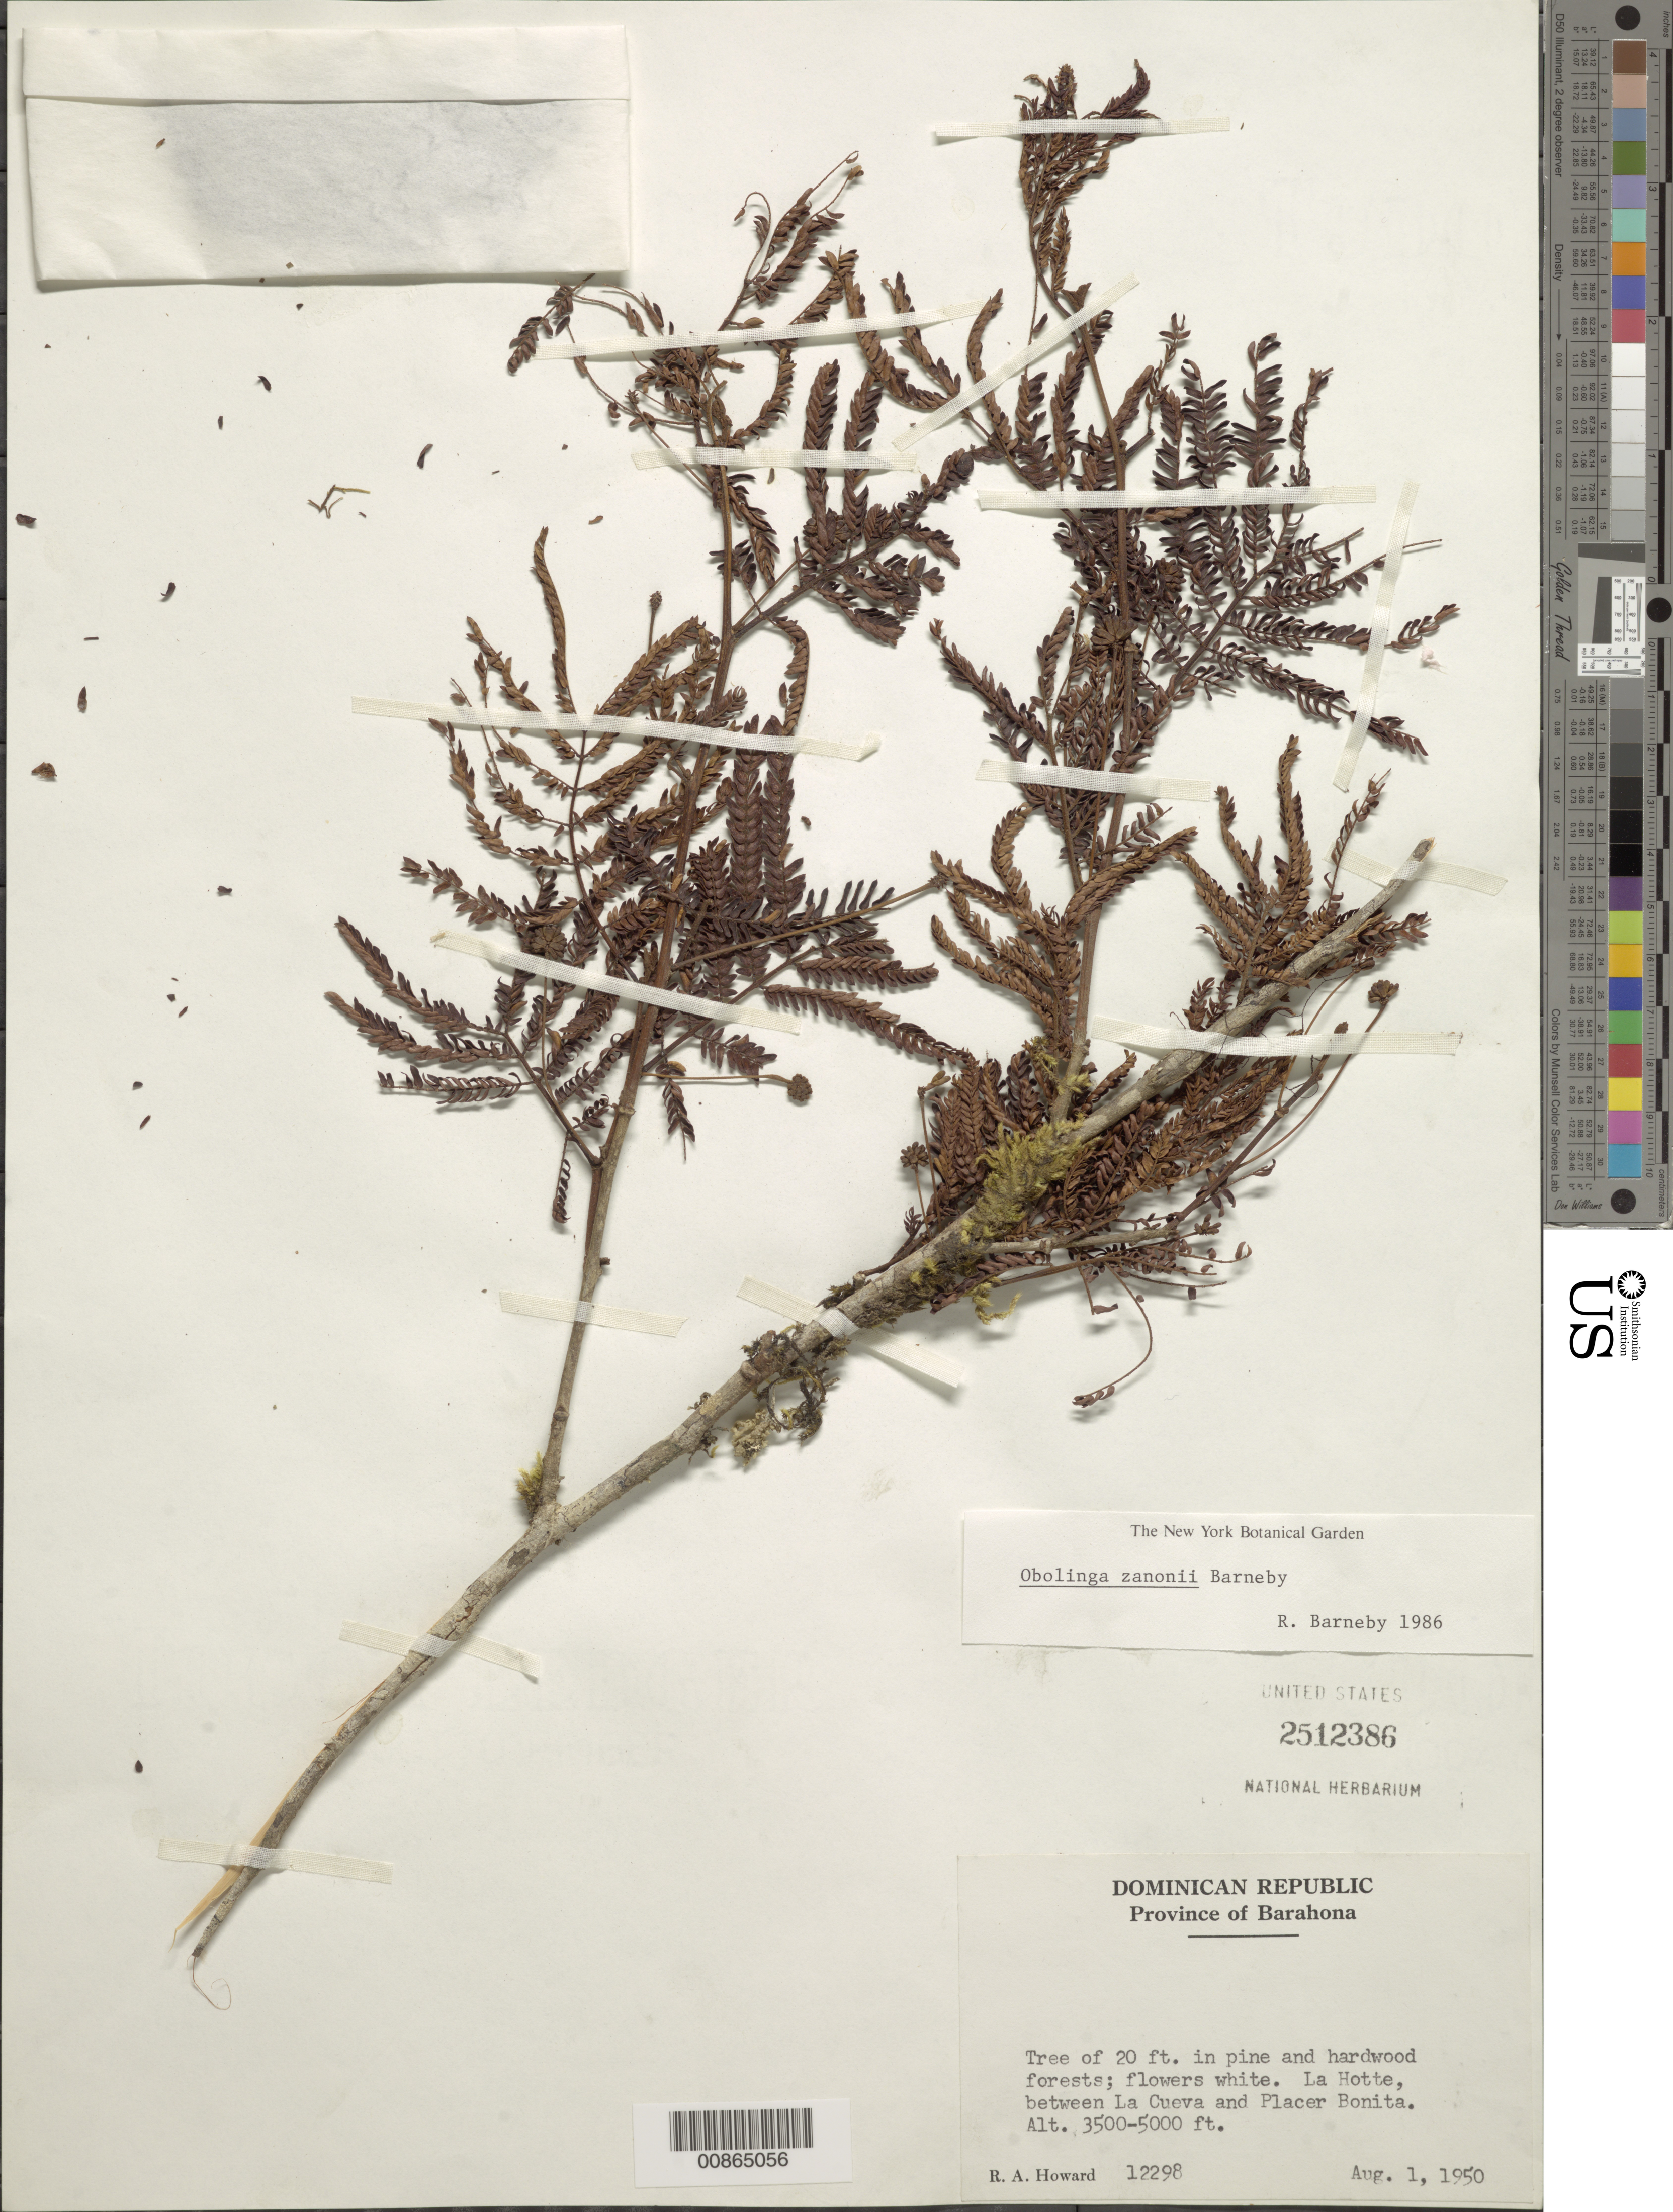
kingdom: Plantae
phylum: Tracheophyta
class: Magnoliopsida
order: Fabales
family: Fabaceae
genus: Cojoba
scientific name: Cojoba zanonii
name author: (Barneby) Barneby & J.W. Grimes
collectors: R. A. Howard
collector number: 12298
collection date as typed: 01 Aug 1950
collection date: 1950-08-01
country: Dominican Republic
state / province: Barahona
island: Hispaniola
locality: La Hotte, between La Cueva and Placer Bonita.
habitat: In pine and hardwood forests.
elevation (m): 1067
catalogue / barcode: US 2512386